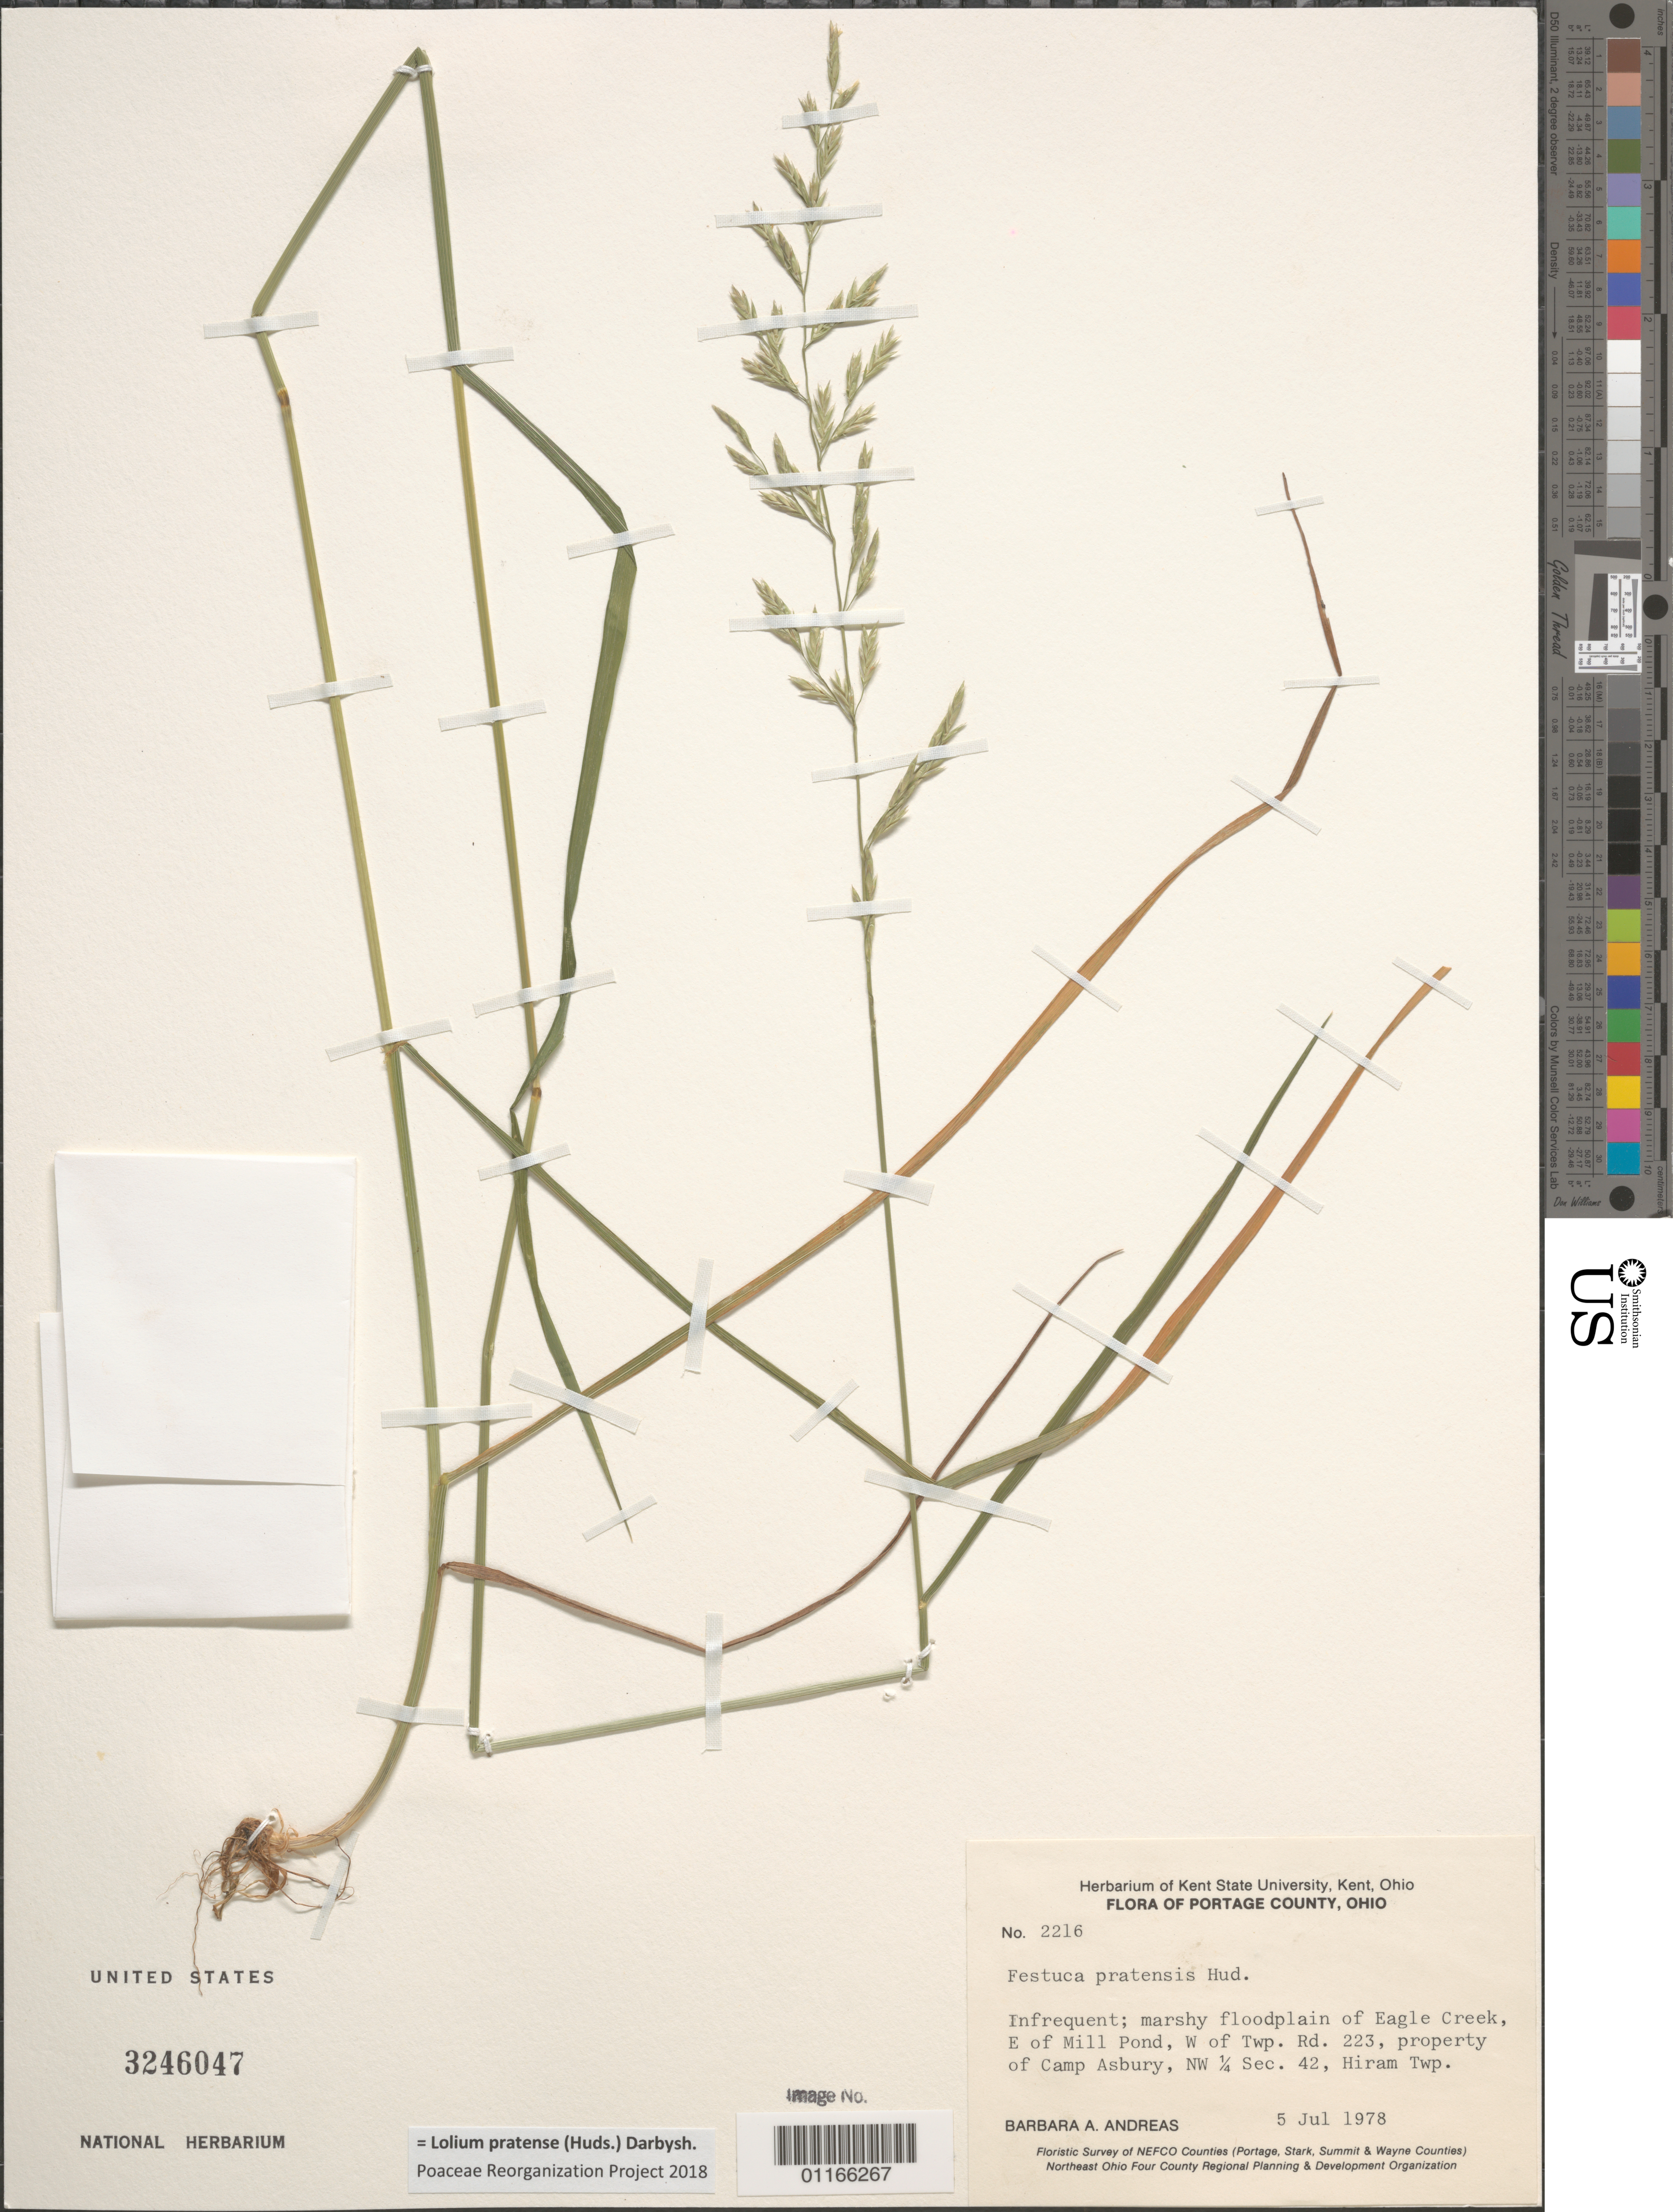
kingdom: Plantae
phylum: Tracheophyta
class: Liliopsida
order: Poales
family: Poaceae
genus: Lolium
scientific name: Lolium pratense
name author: (Huds.) Darbysh.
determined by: Poaceae Reorganization Project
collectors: B. A. Andreas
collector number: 2216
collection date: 1978-07-05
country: United States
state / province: Ohio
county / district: Portage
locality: Floodplain of Eagle Creek, E of Mill Pond, W of Twp. Rd. 223, property of Camp Asbury, NW1/4 Sec. 42, Hiram Twp.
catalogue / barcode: US 3246047